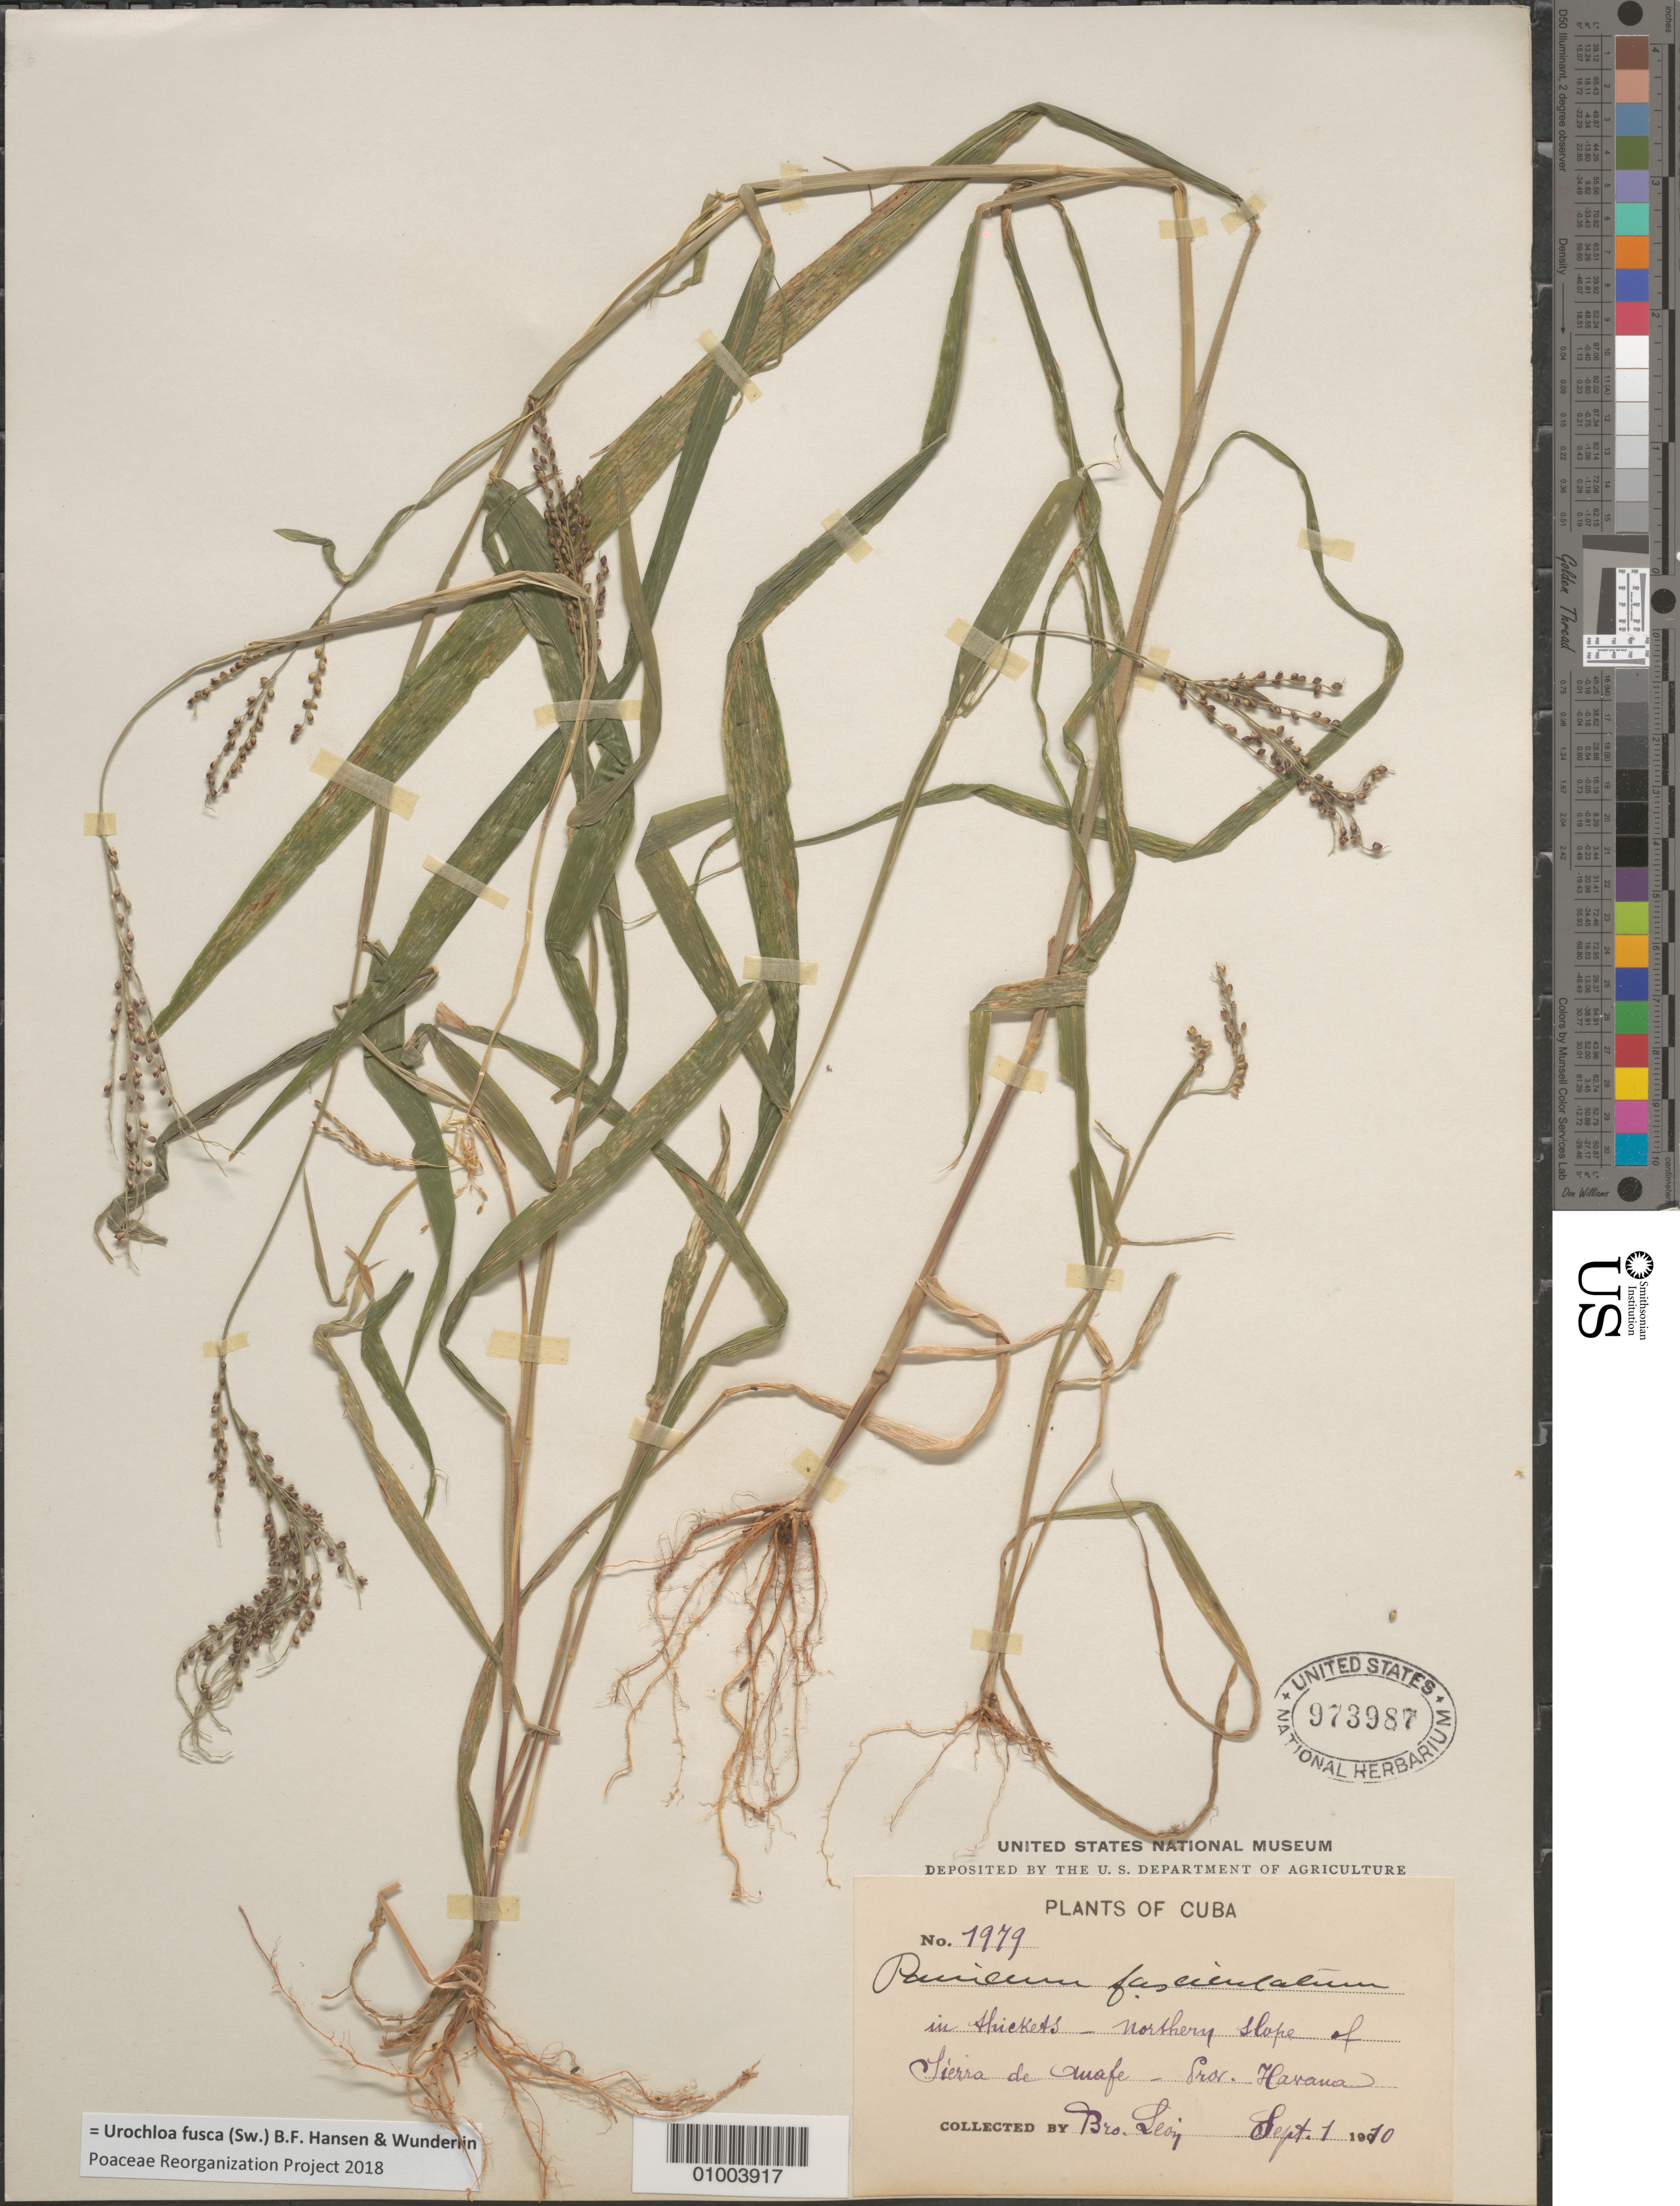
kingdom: Plantae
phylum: Tracheophyta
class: Liliopsida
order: Poales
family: Poaceae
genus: Urochloa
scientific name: Urochloa fusca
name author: (Sw.) B.F. Hansen & Wunderlin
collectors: Bro. León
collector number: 1979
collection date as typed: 01 Sep 1910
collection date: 1910-09-01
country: Cuba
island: Cuba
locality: in thickets - northern slope of Sierra de Omafe - Province of Havana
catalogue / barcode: US 973987